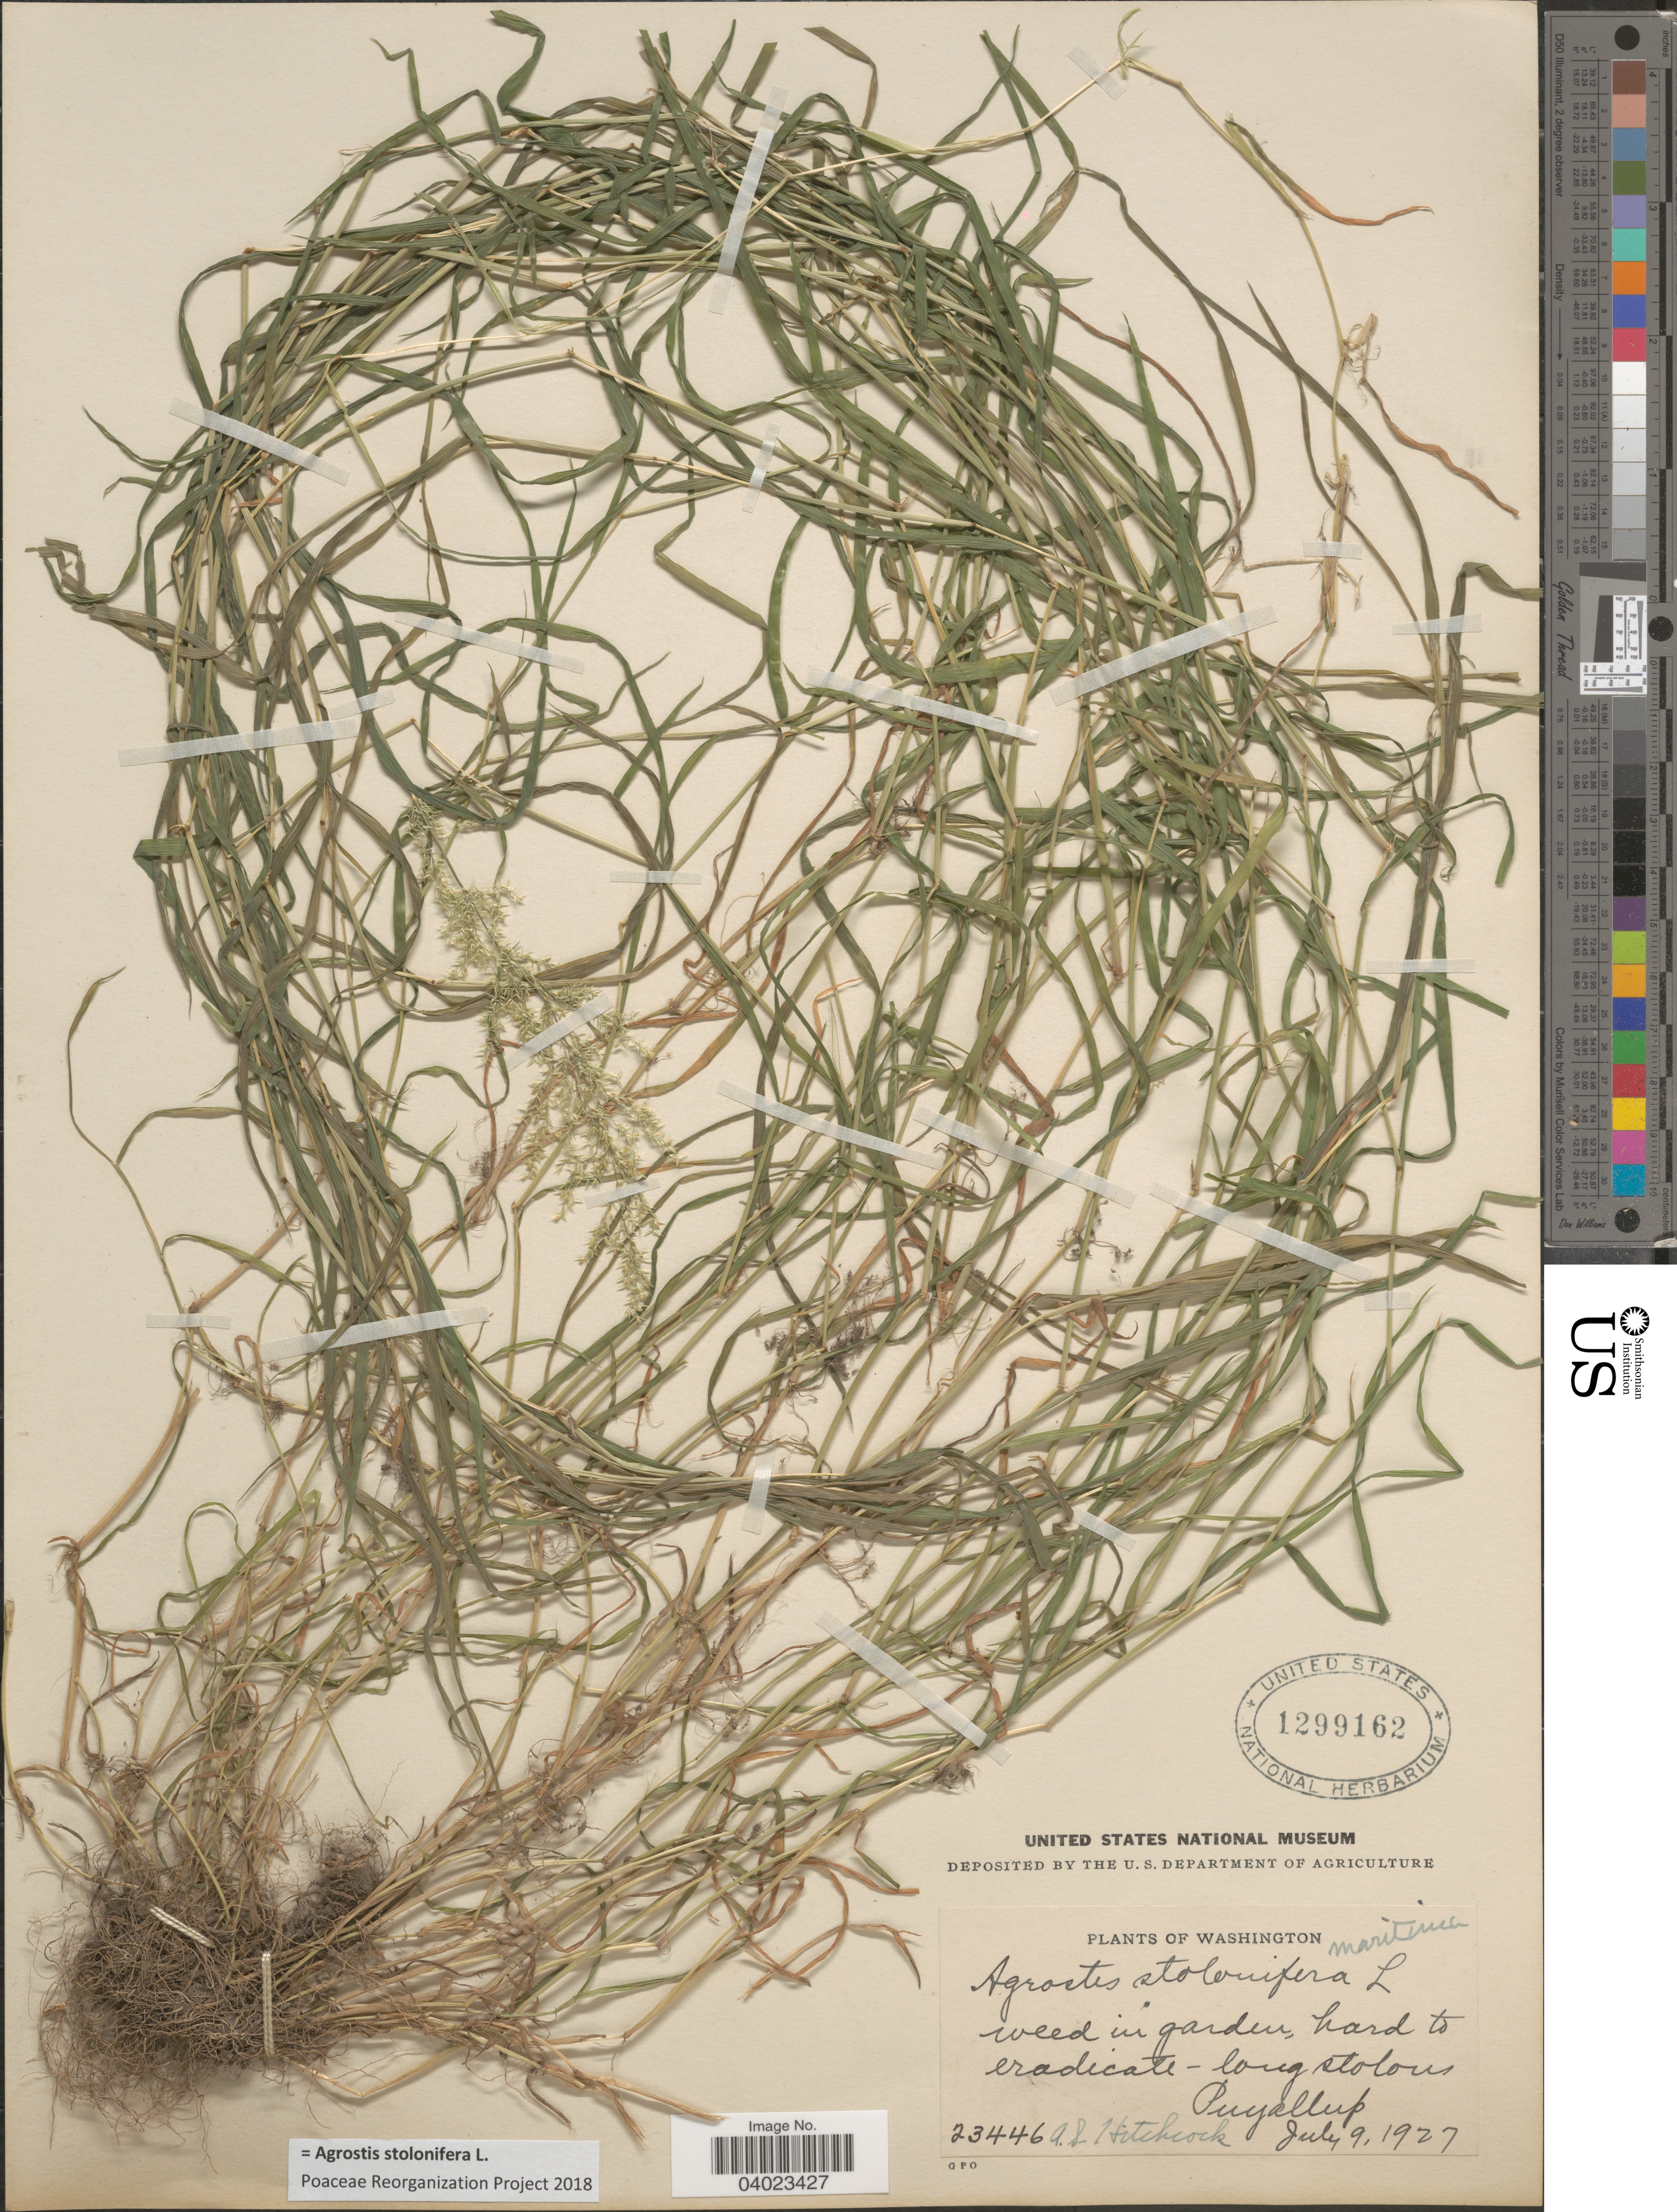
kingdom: Plantae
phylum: Tracheophyta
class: Liliopsida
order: Poales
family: Poaceae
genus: Agrostis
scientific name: Agrostis stolonifera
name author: L.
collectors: A. S. Hitchcock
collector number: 23446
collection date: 1927-07-09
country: United States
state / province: Washington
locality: Puyallup.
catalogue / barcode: US 1299162